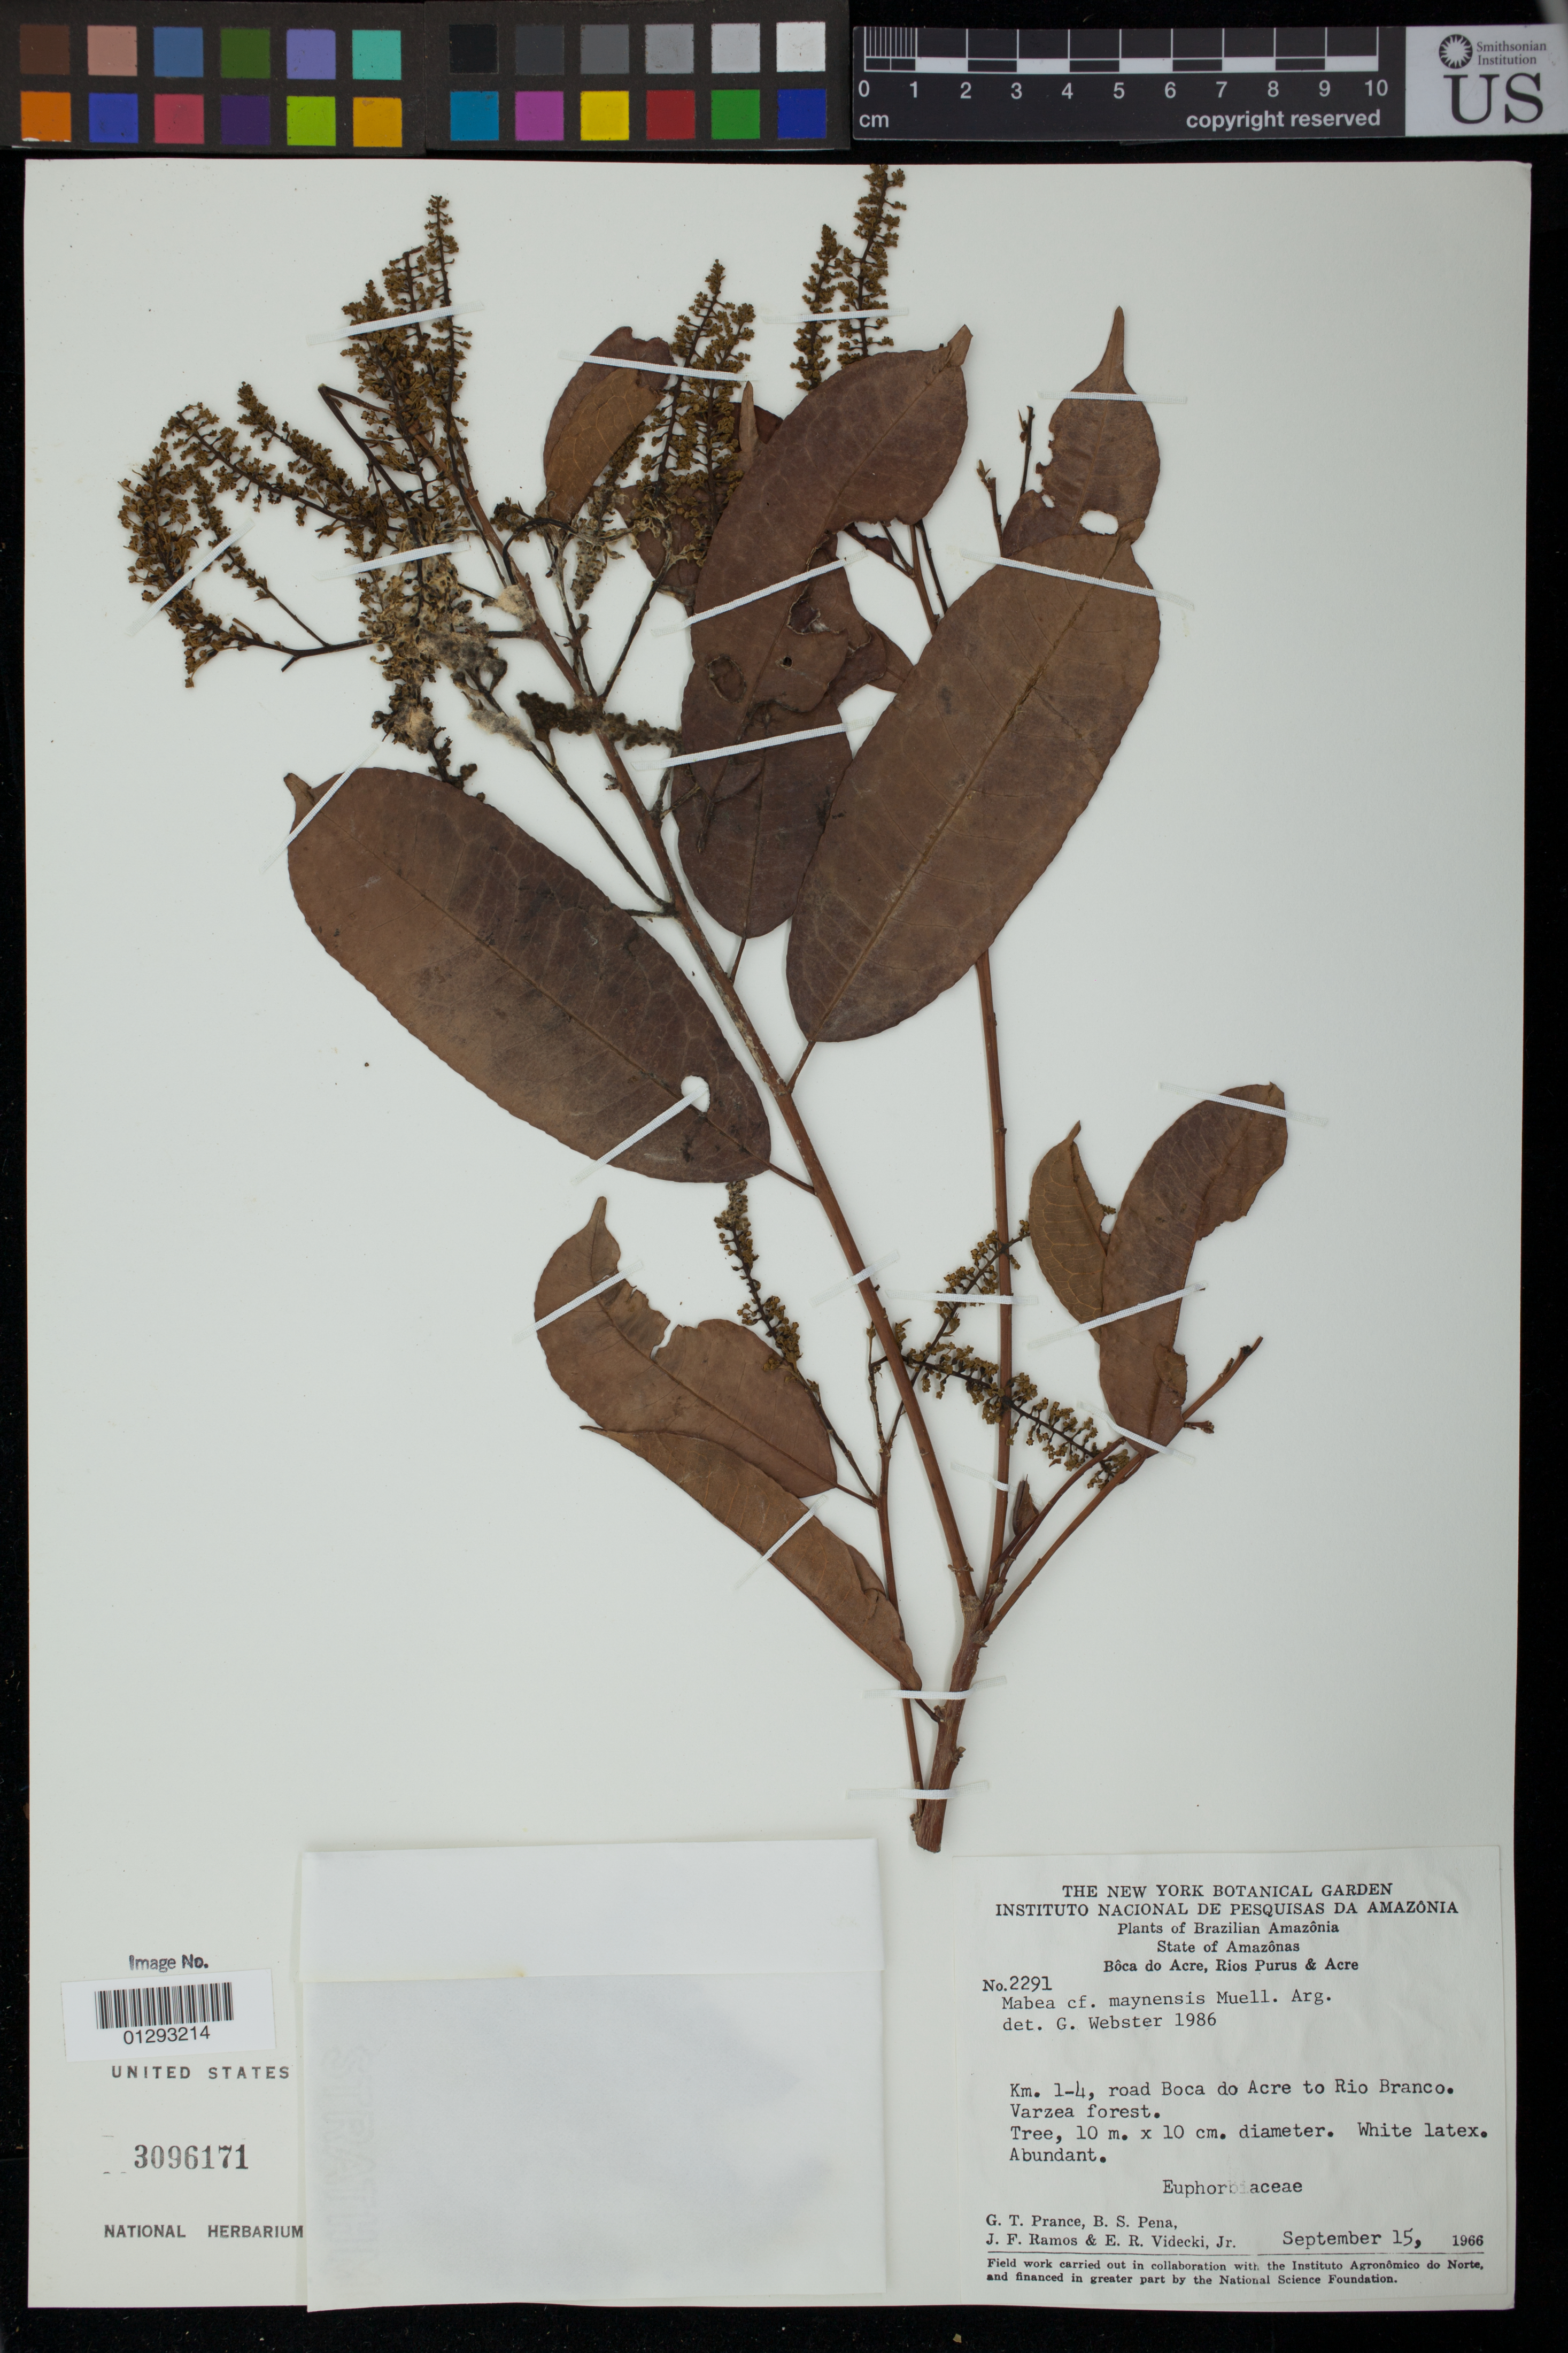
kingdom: Plantae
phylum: Tracheophyta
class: Magnoliopsida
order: Malpighiales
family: Euphorbiaceae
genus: Mabea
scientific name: Mabea maynensis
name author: Spruce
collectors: G. T. Prance, B. S. Pena, J. F. Ramos & E. R. Videcki Jr.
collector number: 2291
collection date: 1966-09-15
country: Brazil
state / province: Amazonas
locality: Boca do Acre, Rios Purus & Acre. Km. 1-4, road Boca do Acre to Rio Branco. Varzea forest.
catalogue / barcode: US 3096171